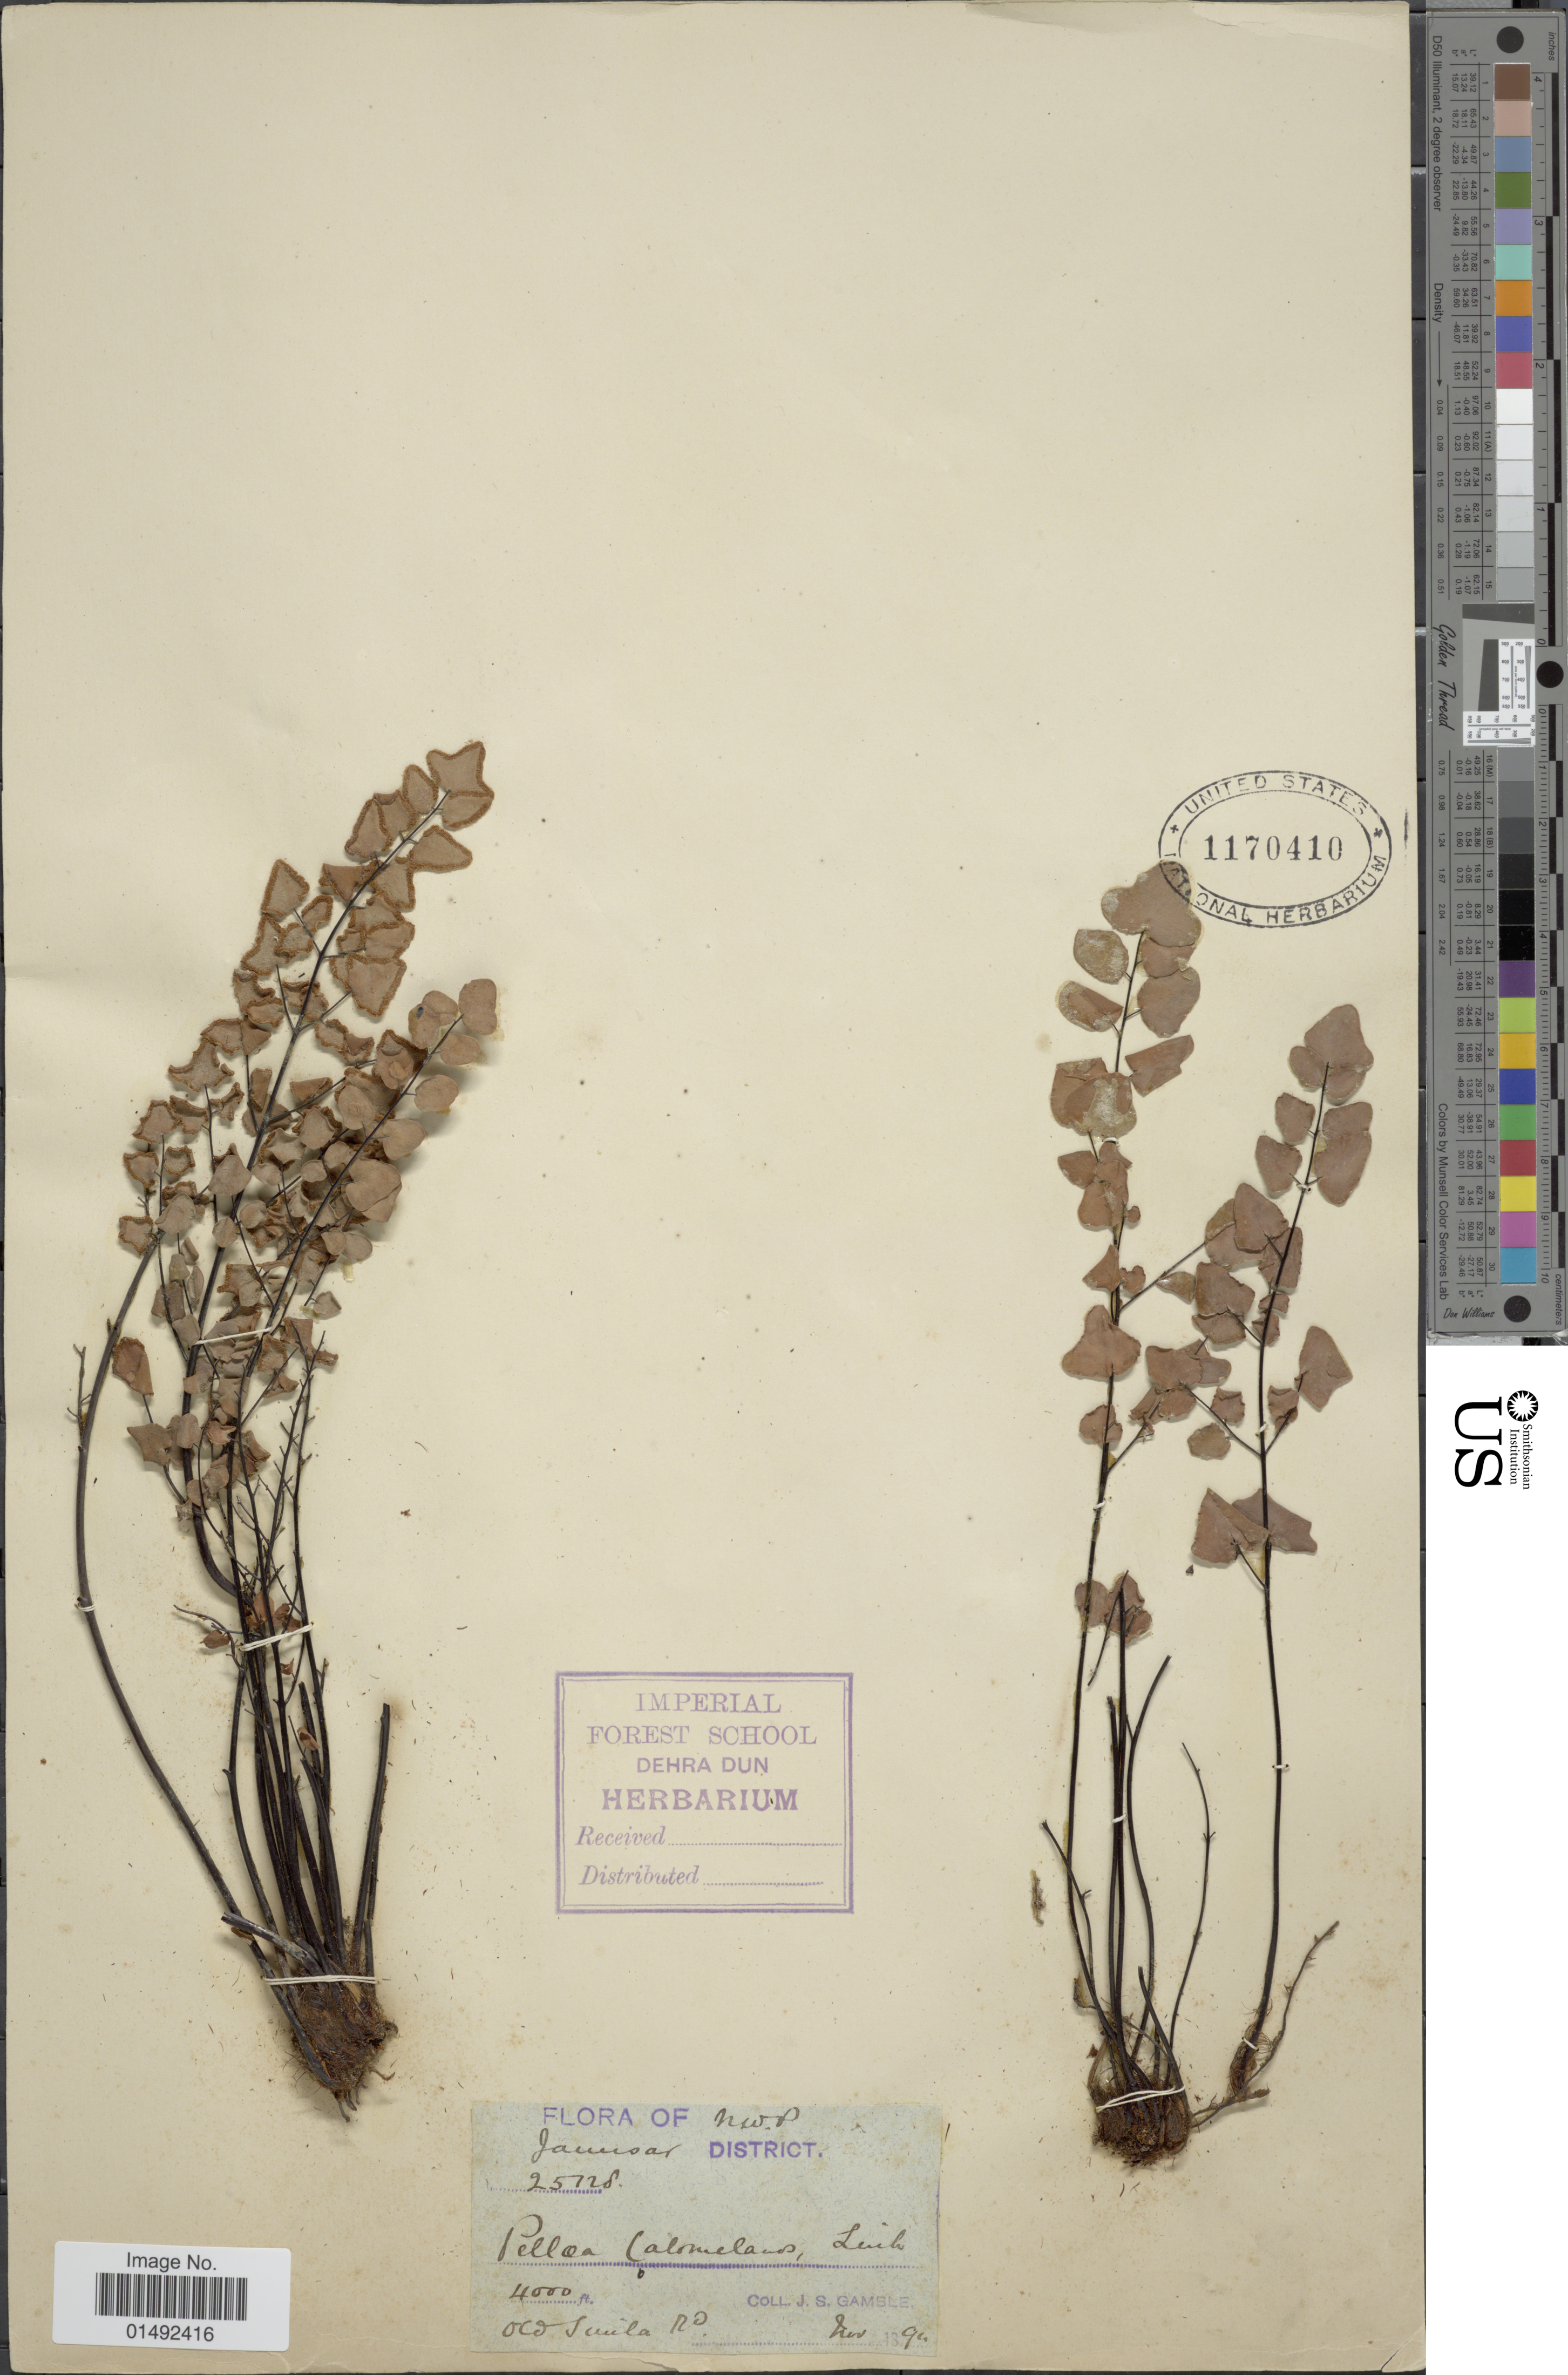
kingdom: Plantae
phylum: Tracheophyta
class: Polypodiopsida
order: Polypodiales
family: Pteridaceae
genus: Pellaea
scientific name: Pellaea calomelanos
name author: (Sw.) Link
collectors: J. S. Gamble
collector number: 25128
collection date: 1891-11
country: India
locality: N.W.P., Jaunsar District, Old Simla Rd.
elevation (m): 1219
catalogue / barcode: US 1170410